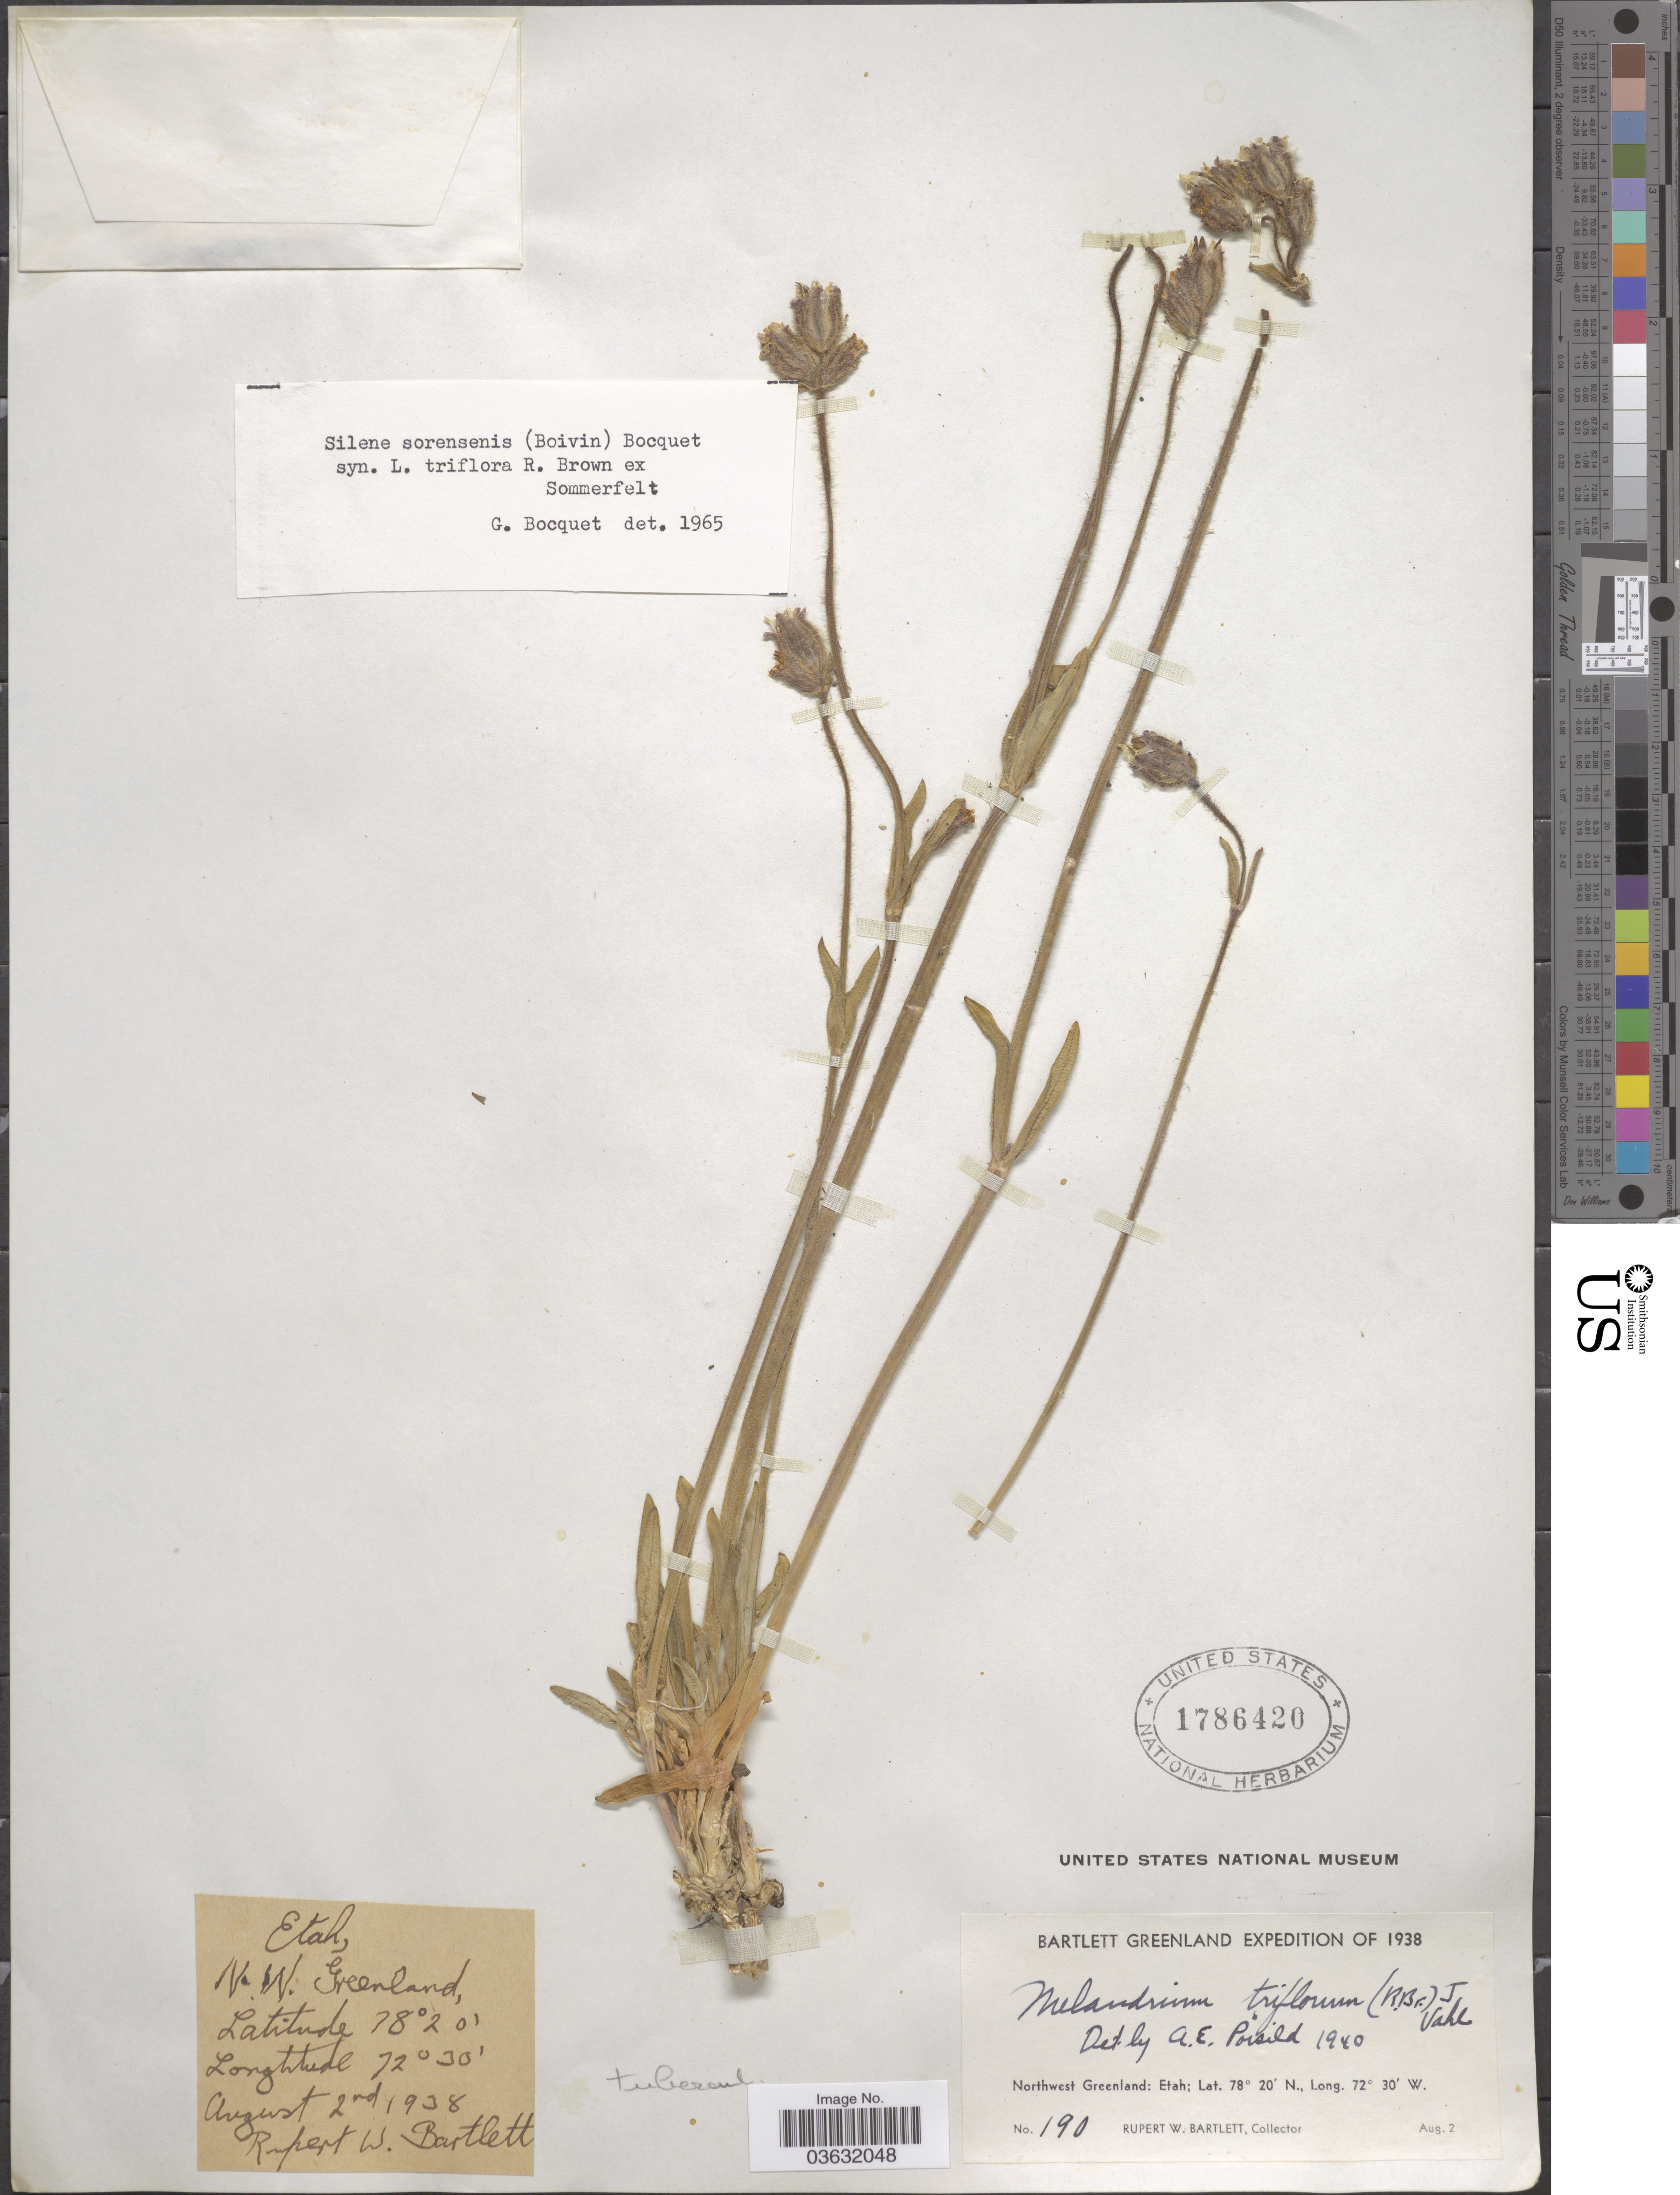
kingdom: Plantae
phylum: Tracheophyta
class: Magnoliopsida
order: Caryophyllales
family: Caryophyllaceae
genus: Silene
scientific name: Silene sorensenis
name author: (B. Boivin) Bocquet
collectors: R. W. Bartlett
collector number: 190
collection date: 1938-08-02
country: Greenland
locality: Northwest Greenland: Etah.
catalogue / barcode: US 1786420